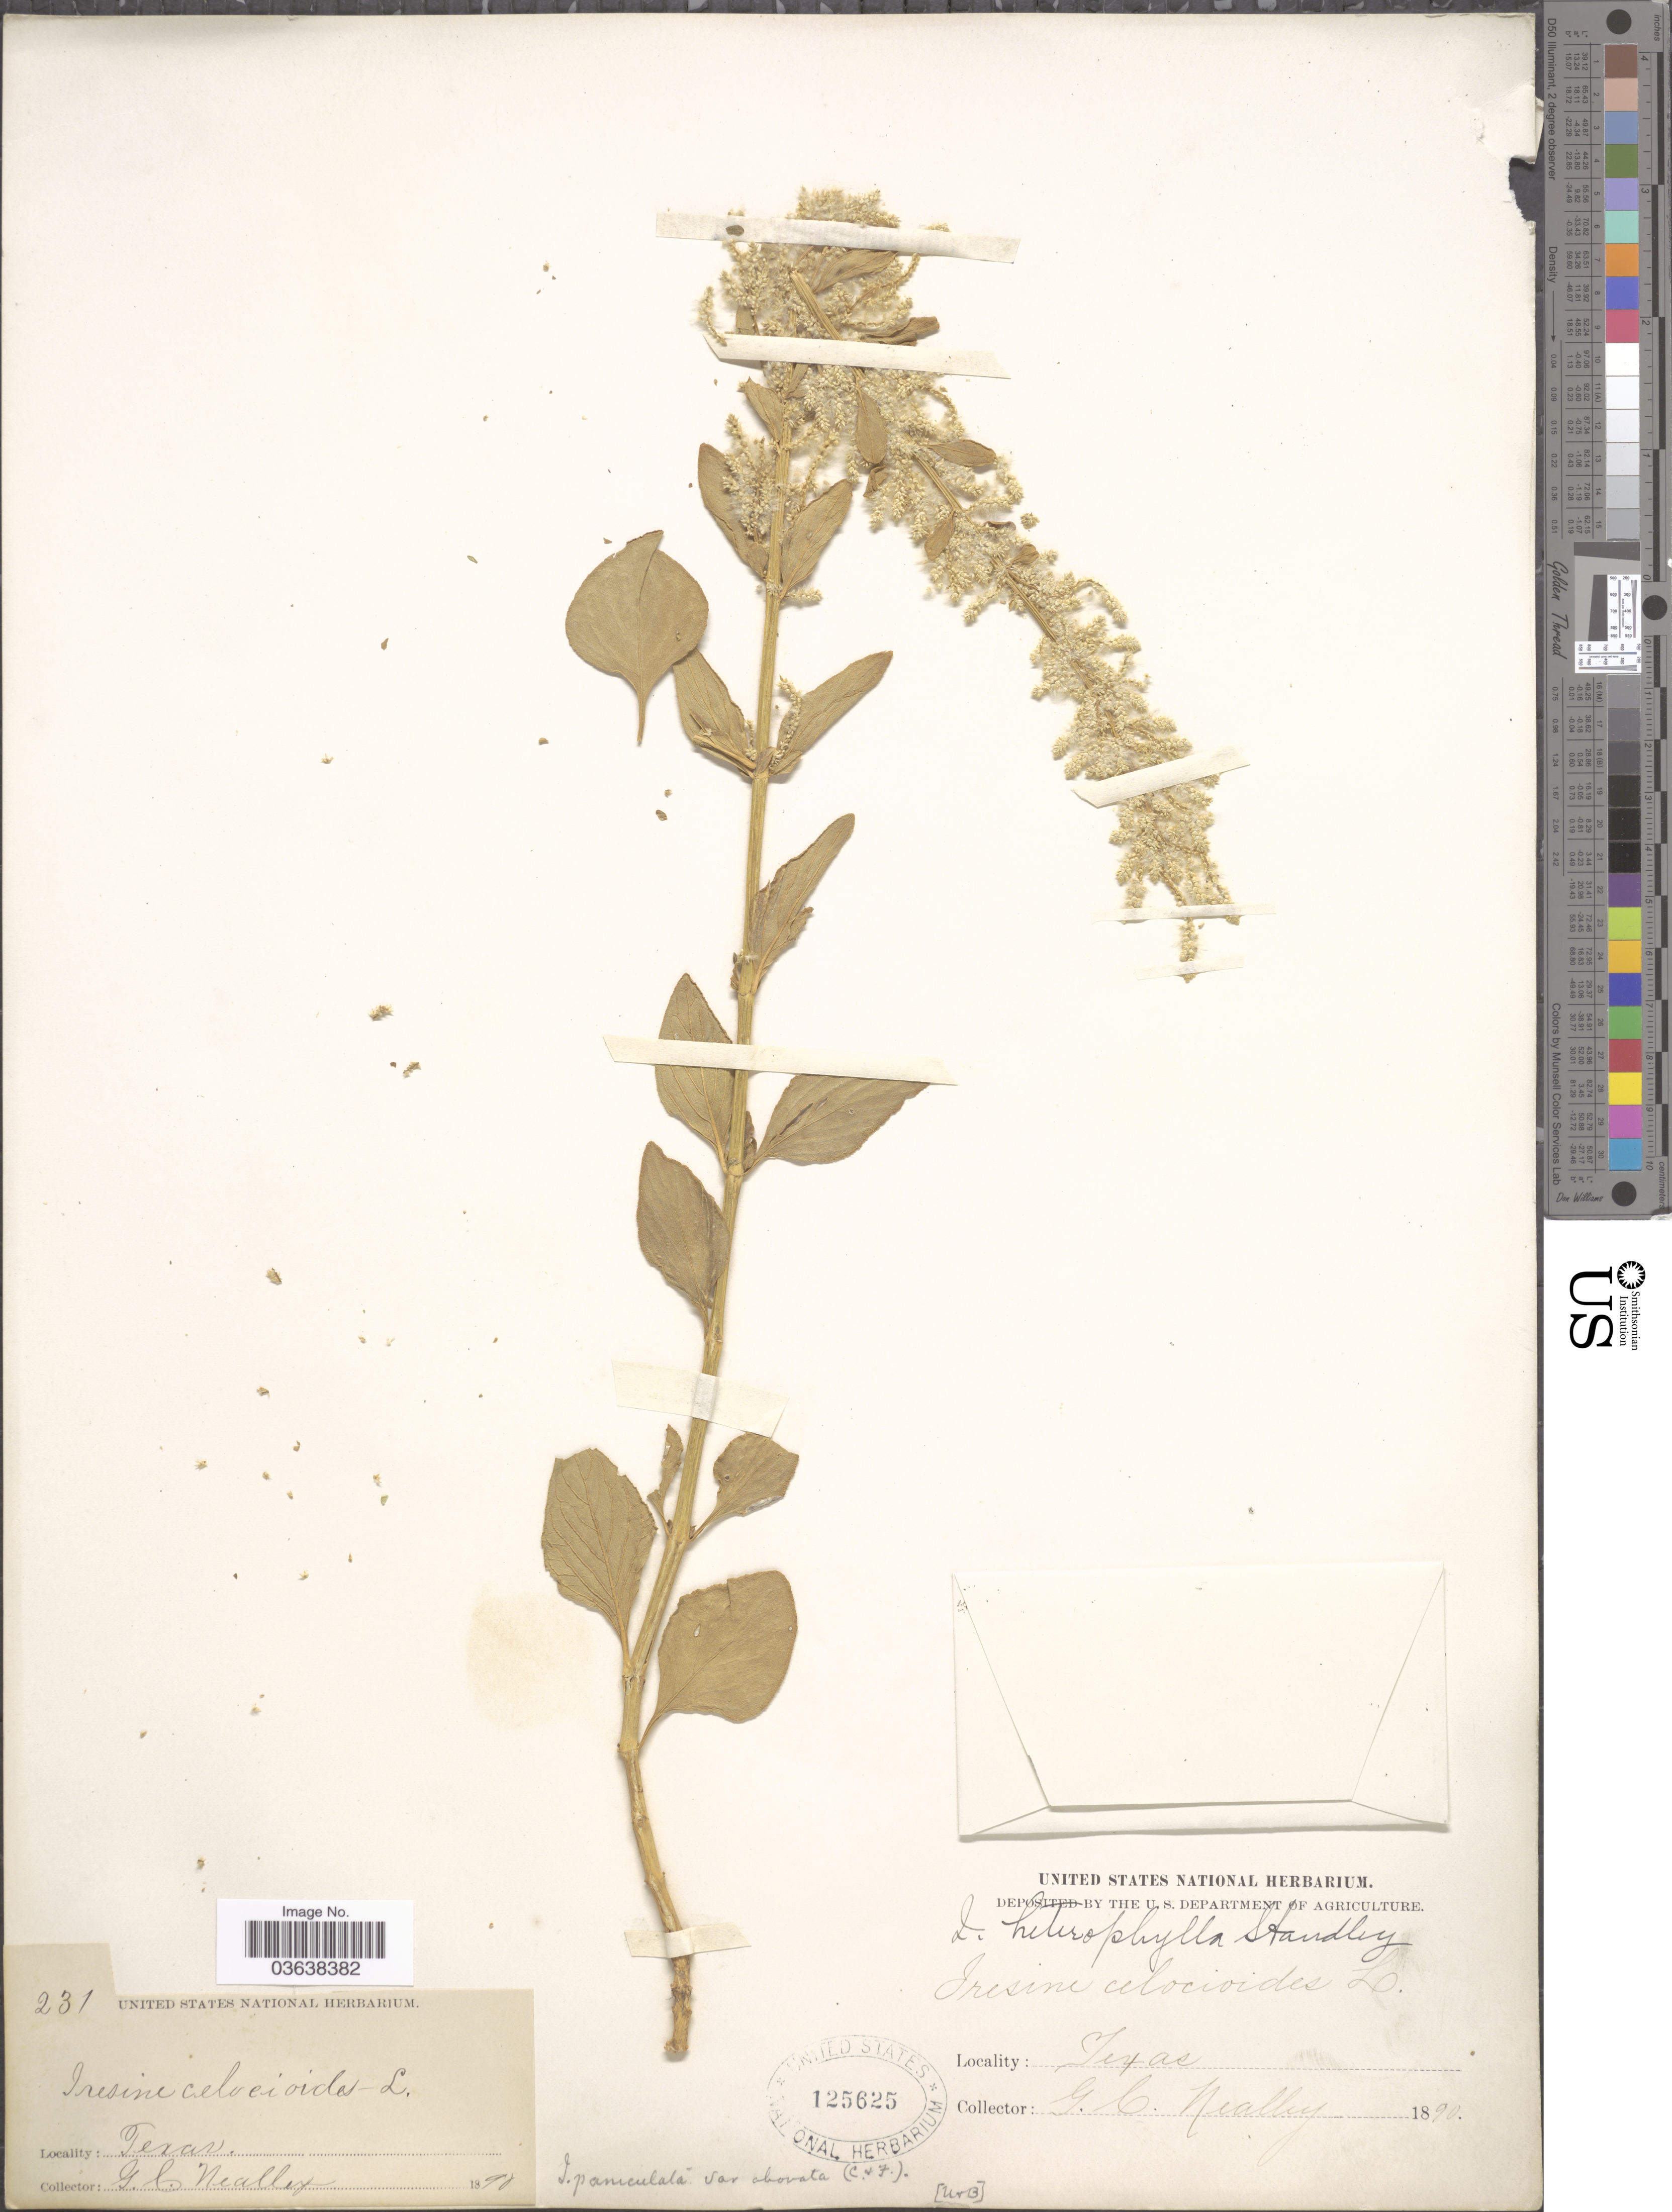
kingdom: Plantae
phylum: Tracheophyta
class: Magnoliopsida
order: Caryophyllales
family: Amaranthaceae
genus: Iresine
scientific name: Iresine heterophylla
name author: Standl.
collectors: G. C. Nealley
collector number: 231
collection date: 1890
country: United States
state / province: Texas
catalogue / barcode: US 125625